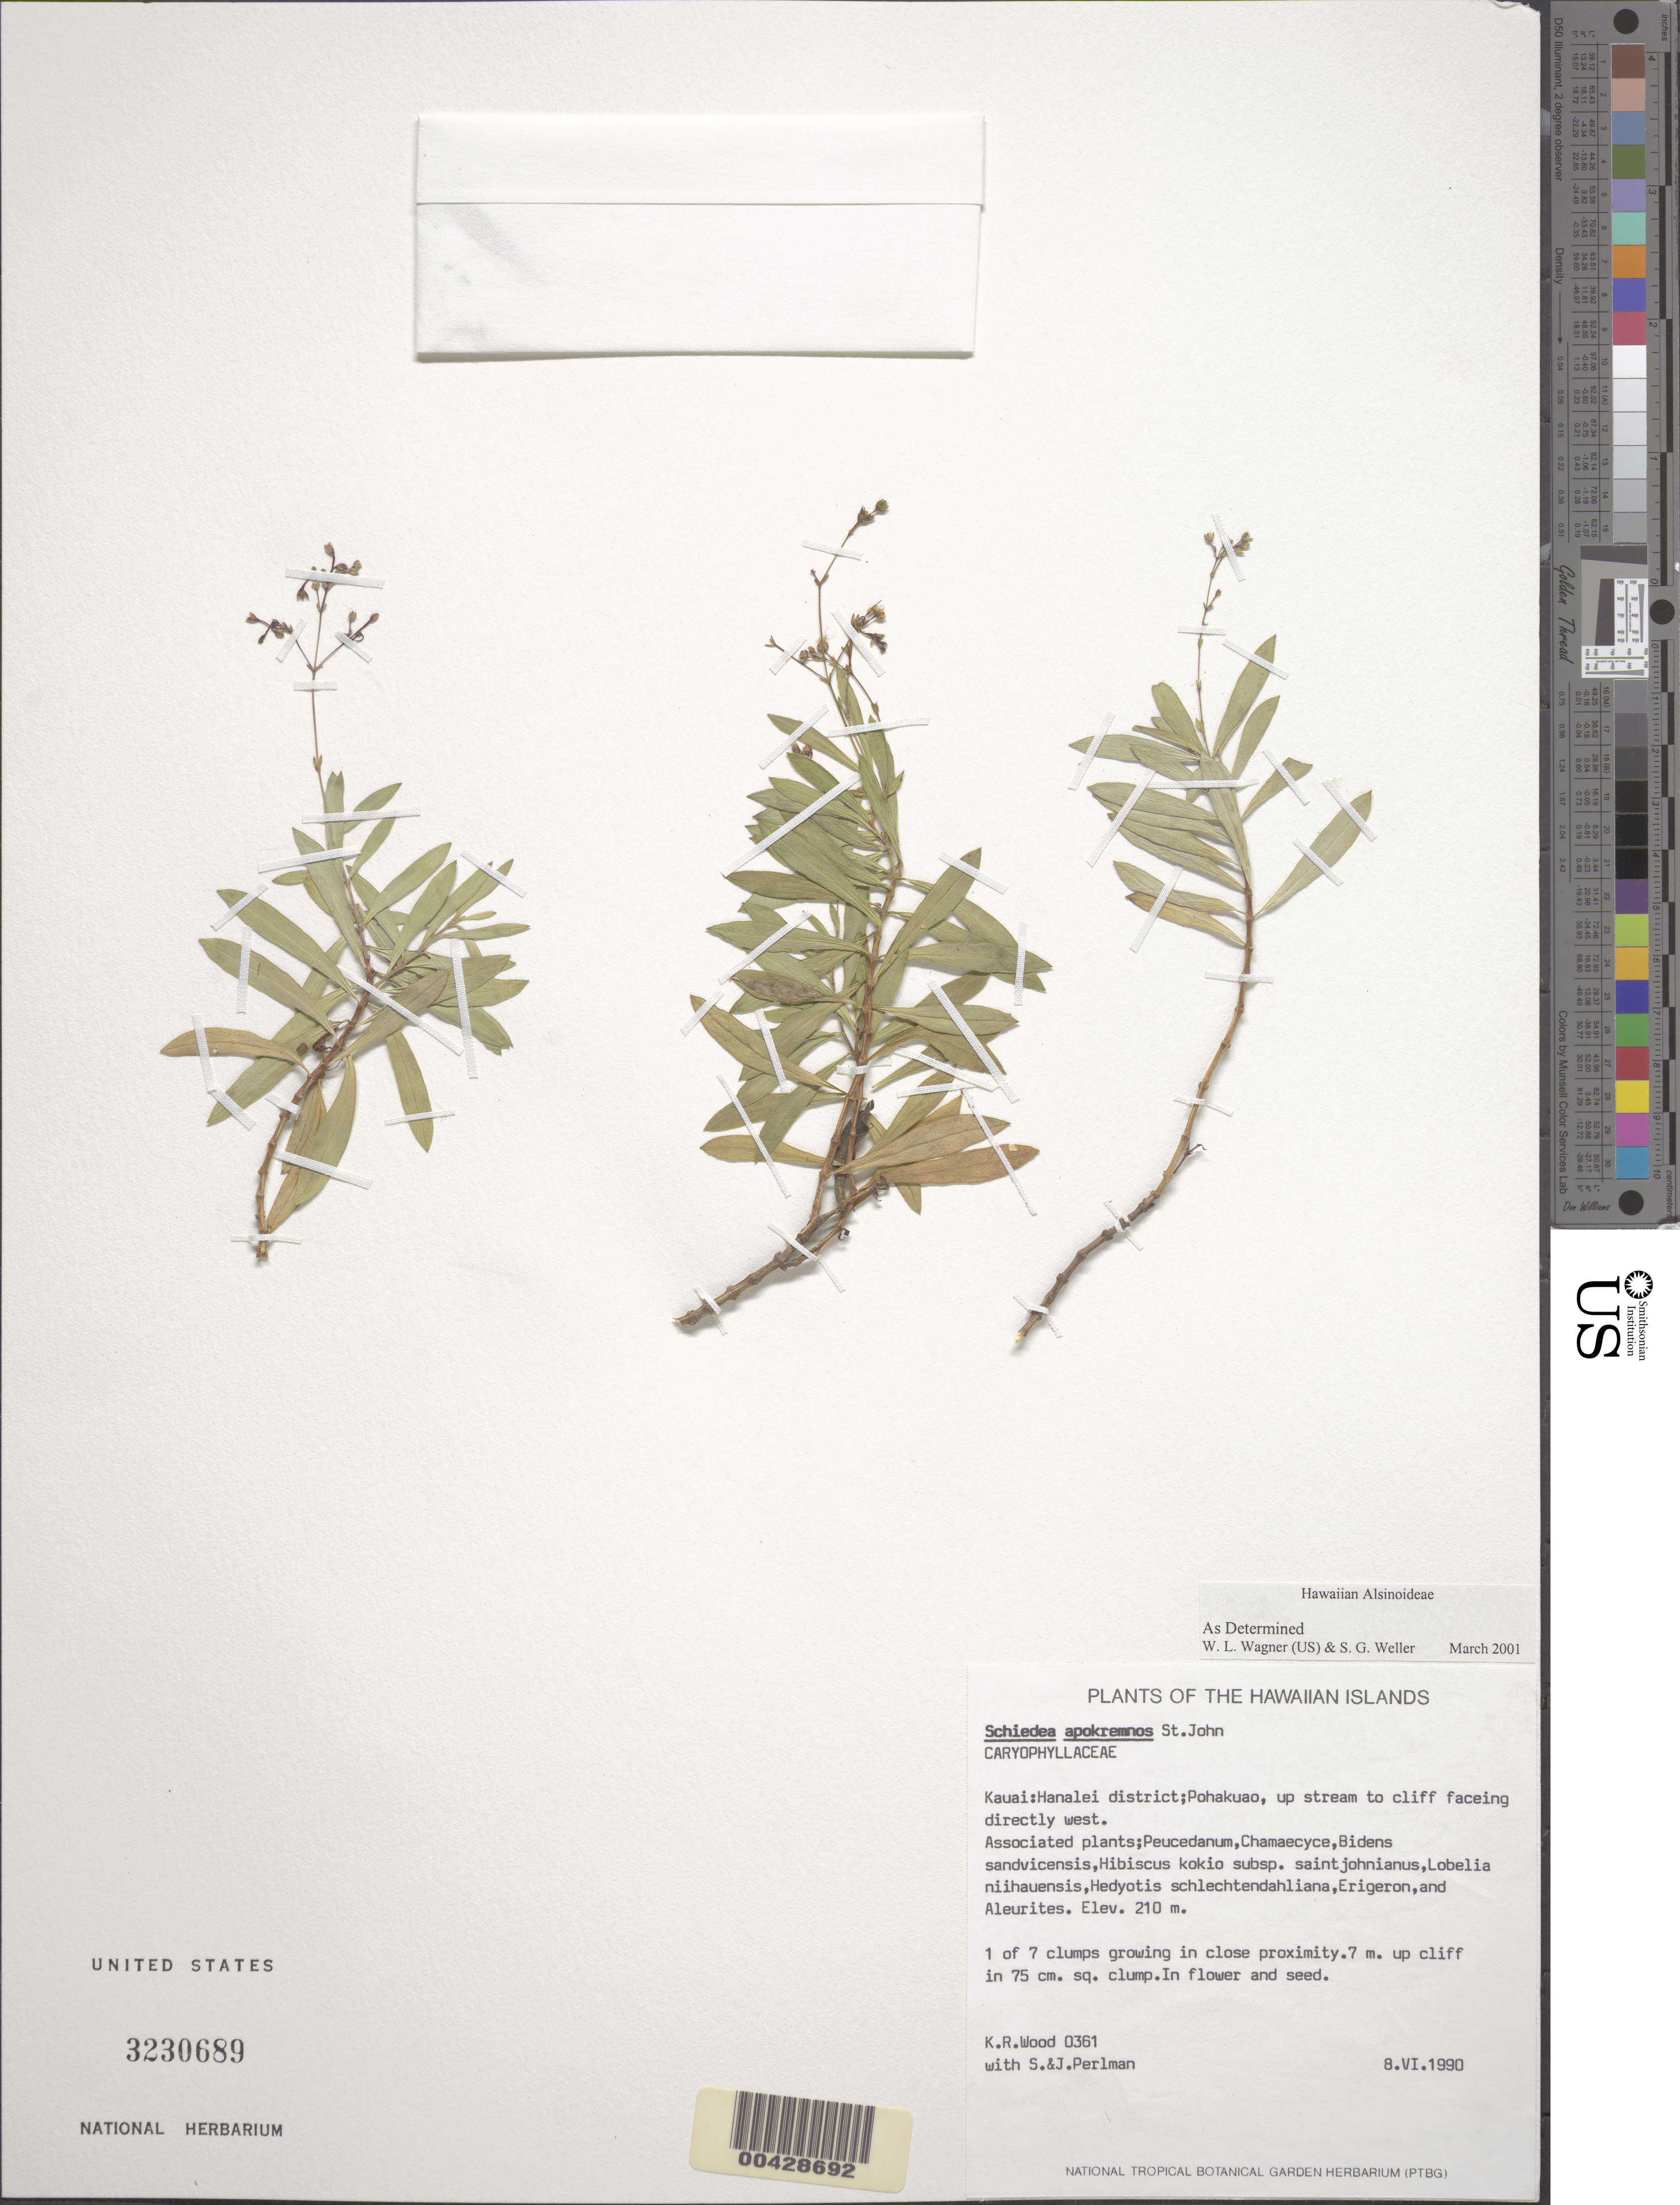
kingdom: Plantae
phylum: Tracheophyta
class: Magnoliopsida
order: Caryophyllales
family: Caryophyllaceae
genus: Schiedea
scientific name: Schiedea apokremnos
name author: H. St. John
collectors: K. R. Wood, S. P. Perlman & J. Perlman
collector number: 0361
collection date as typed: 8 Jun 1990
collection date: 1990-06-08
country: United States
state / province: Hawaii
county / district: Kauai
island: Kaua'i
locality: Hanalei District, Pohakuao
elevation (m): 210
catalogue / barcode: US 3230689